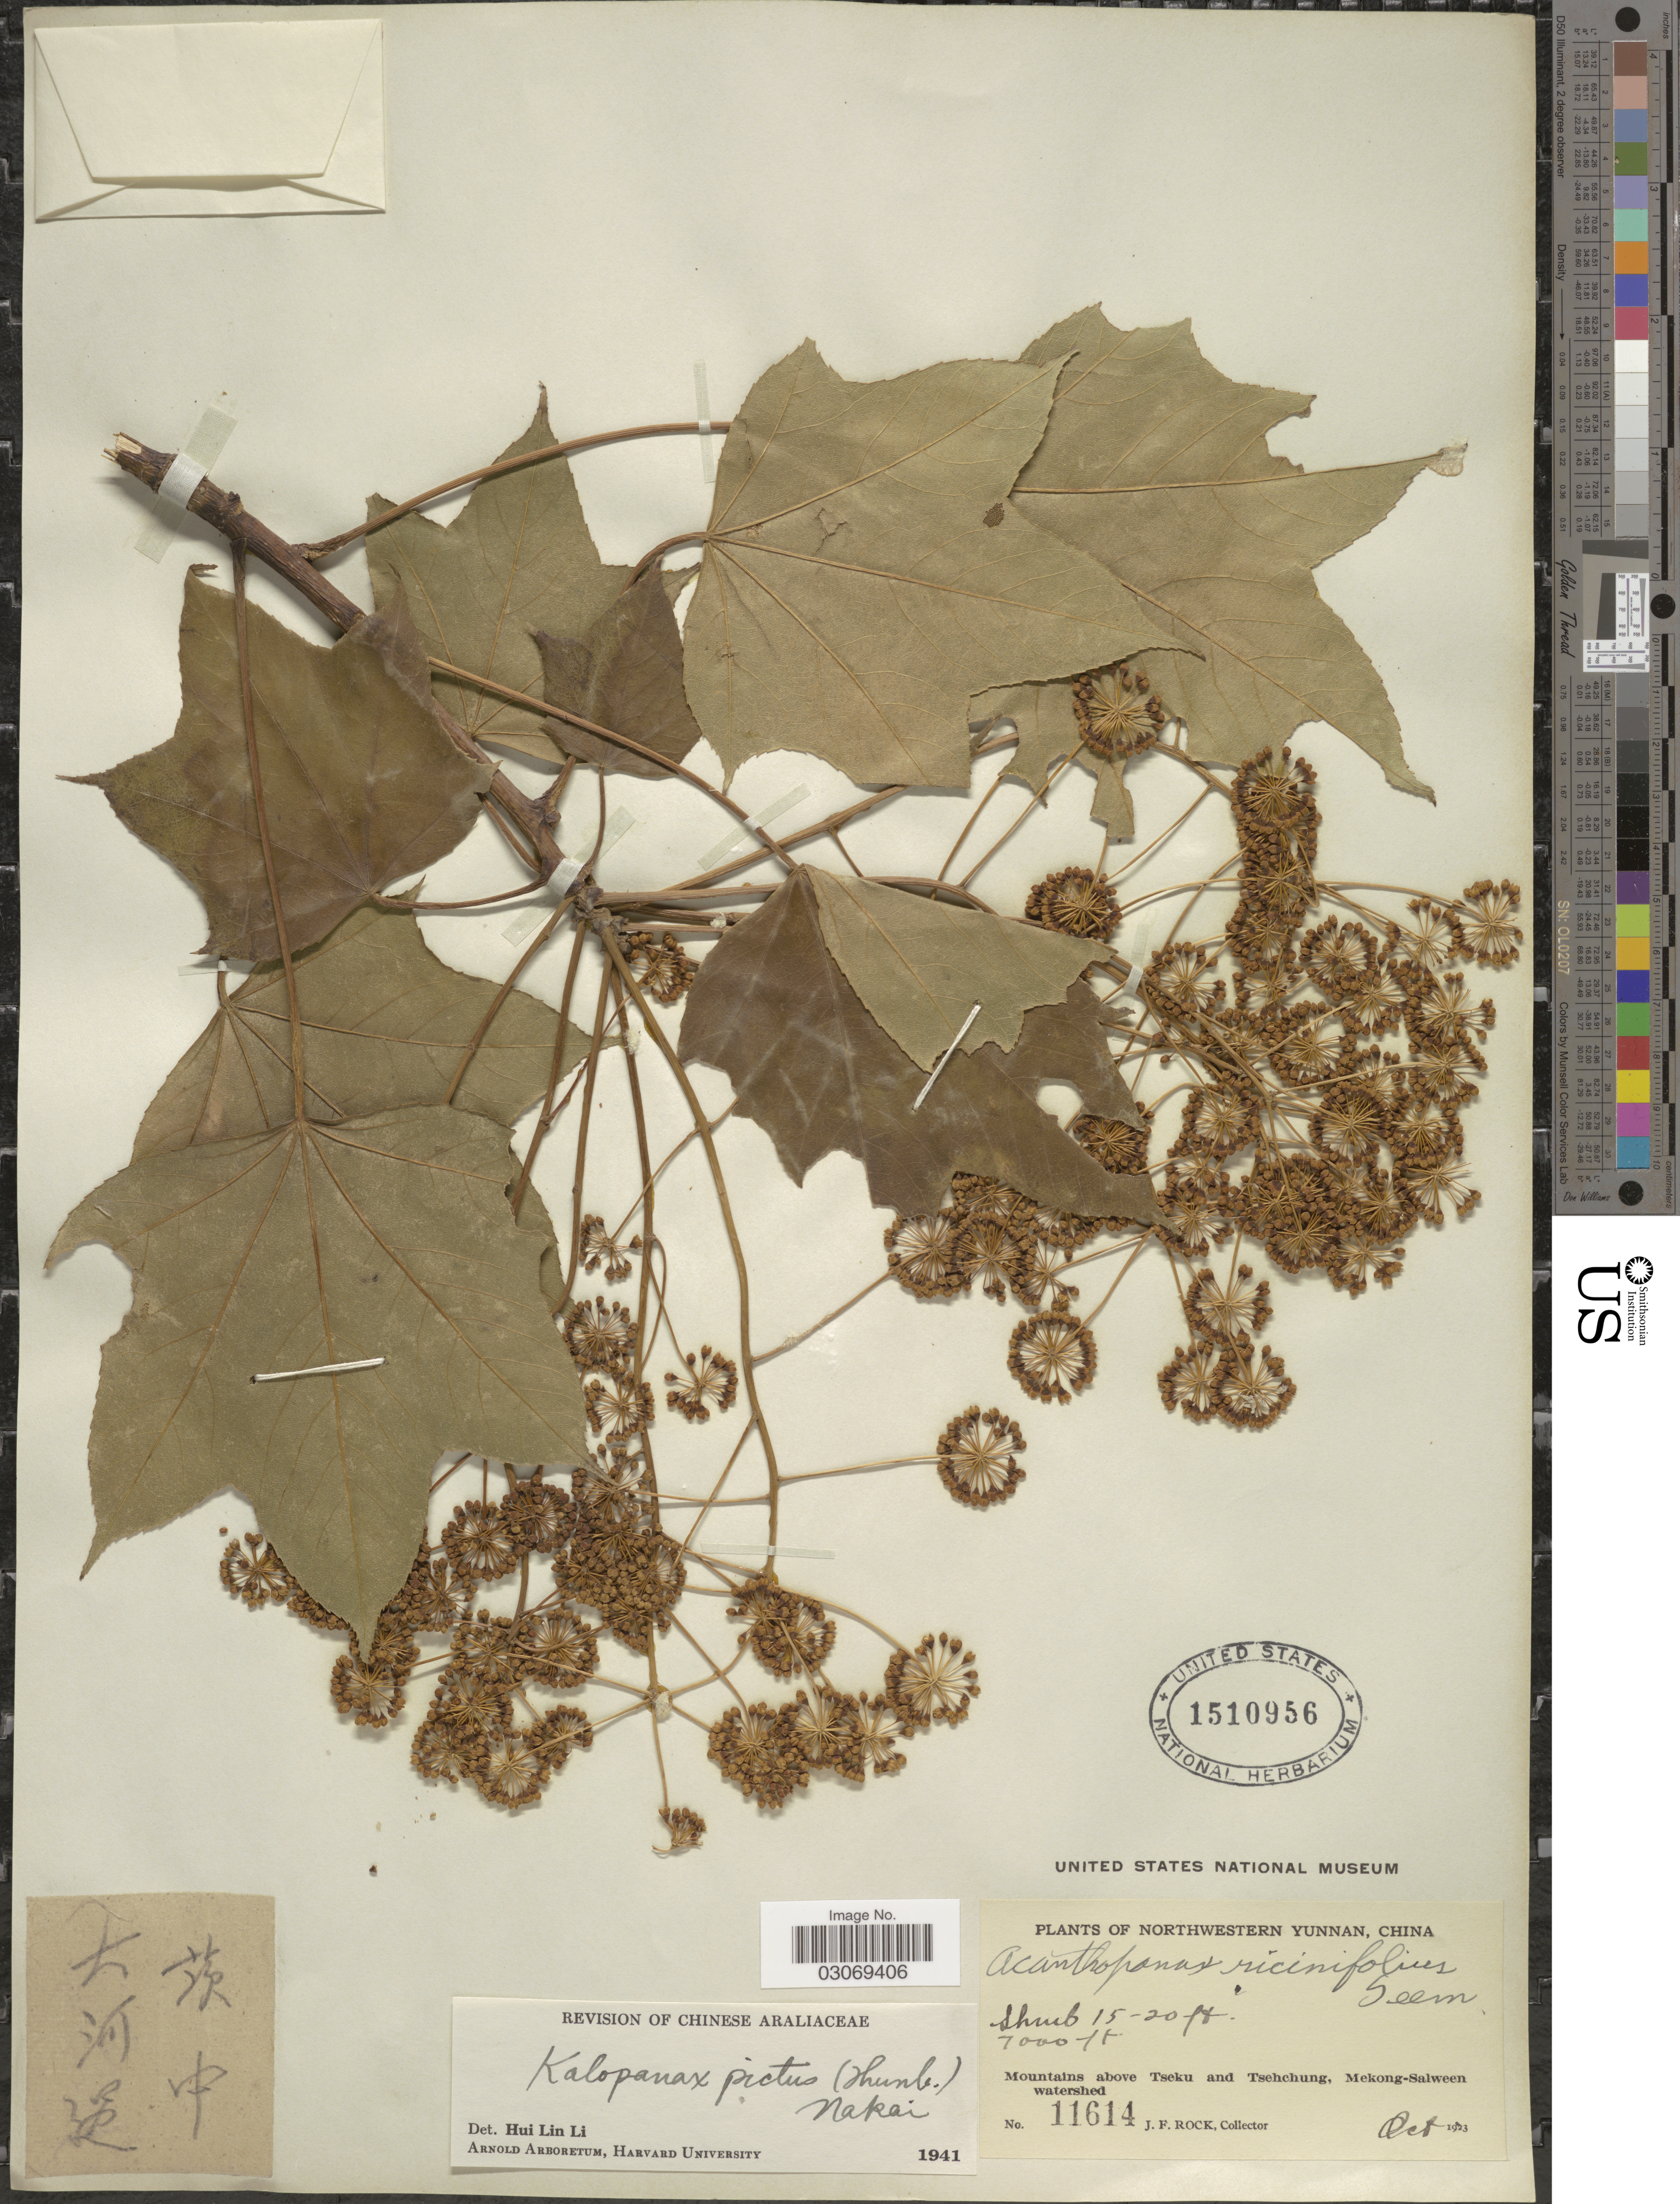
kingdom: Plantae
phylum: Tracheophyta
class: Magnoliopsida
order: Apiales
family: Araliaceae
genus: Kalopanax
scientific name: Kalopanax pictus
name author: (Thunb.) Nakai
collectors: J. Rock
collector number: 11614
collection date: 1923-10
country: China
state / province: Yunnan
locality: Northwestern Yunnan. Mountains above Tseku and Tsehchung, Mekong-Salween watershed.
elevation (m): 2134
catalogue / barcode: US 1510956